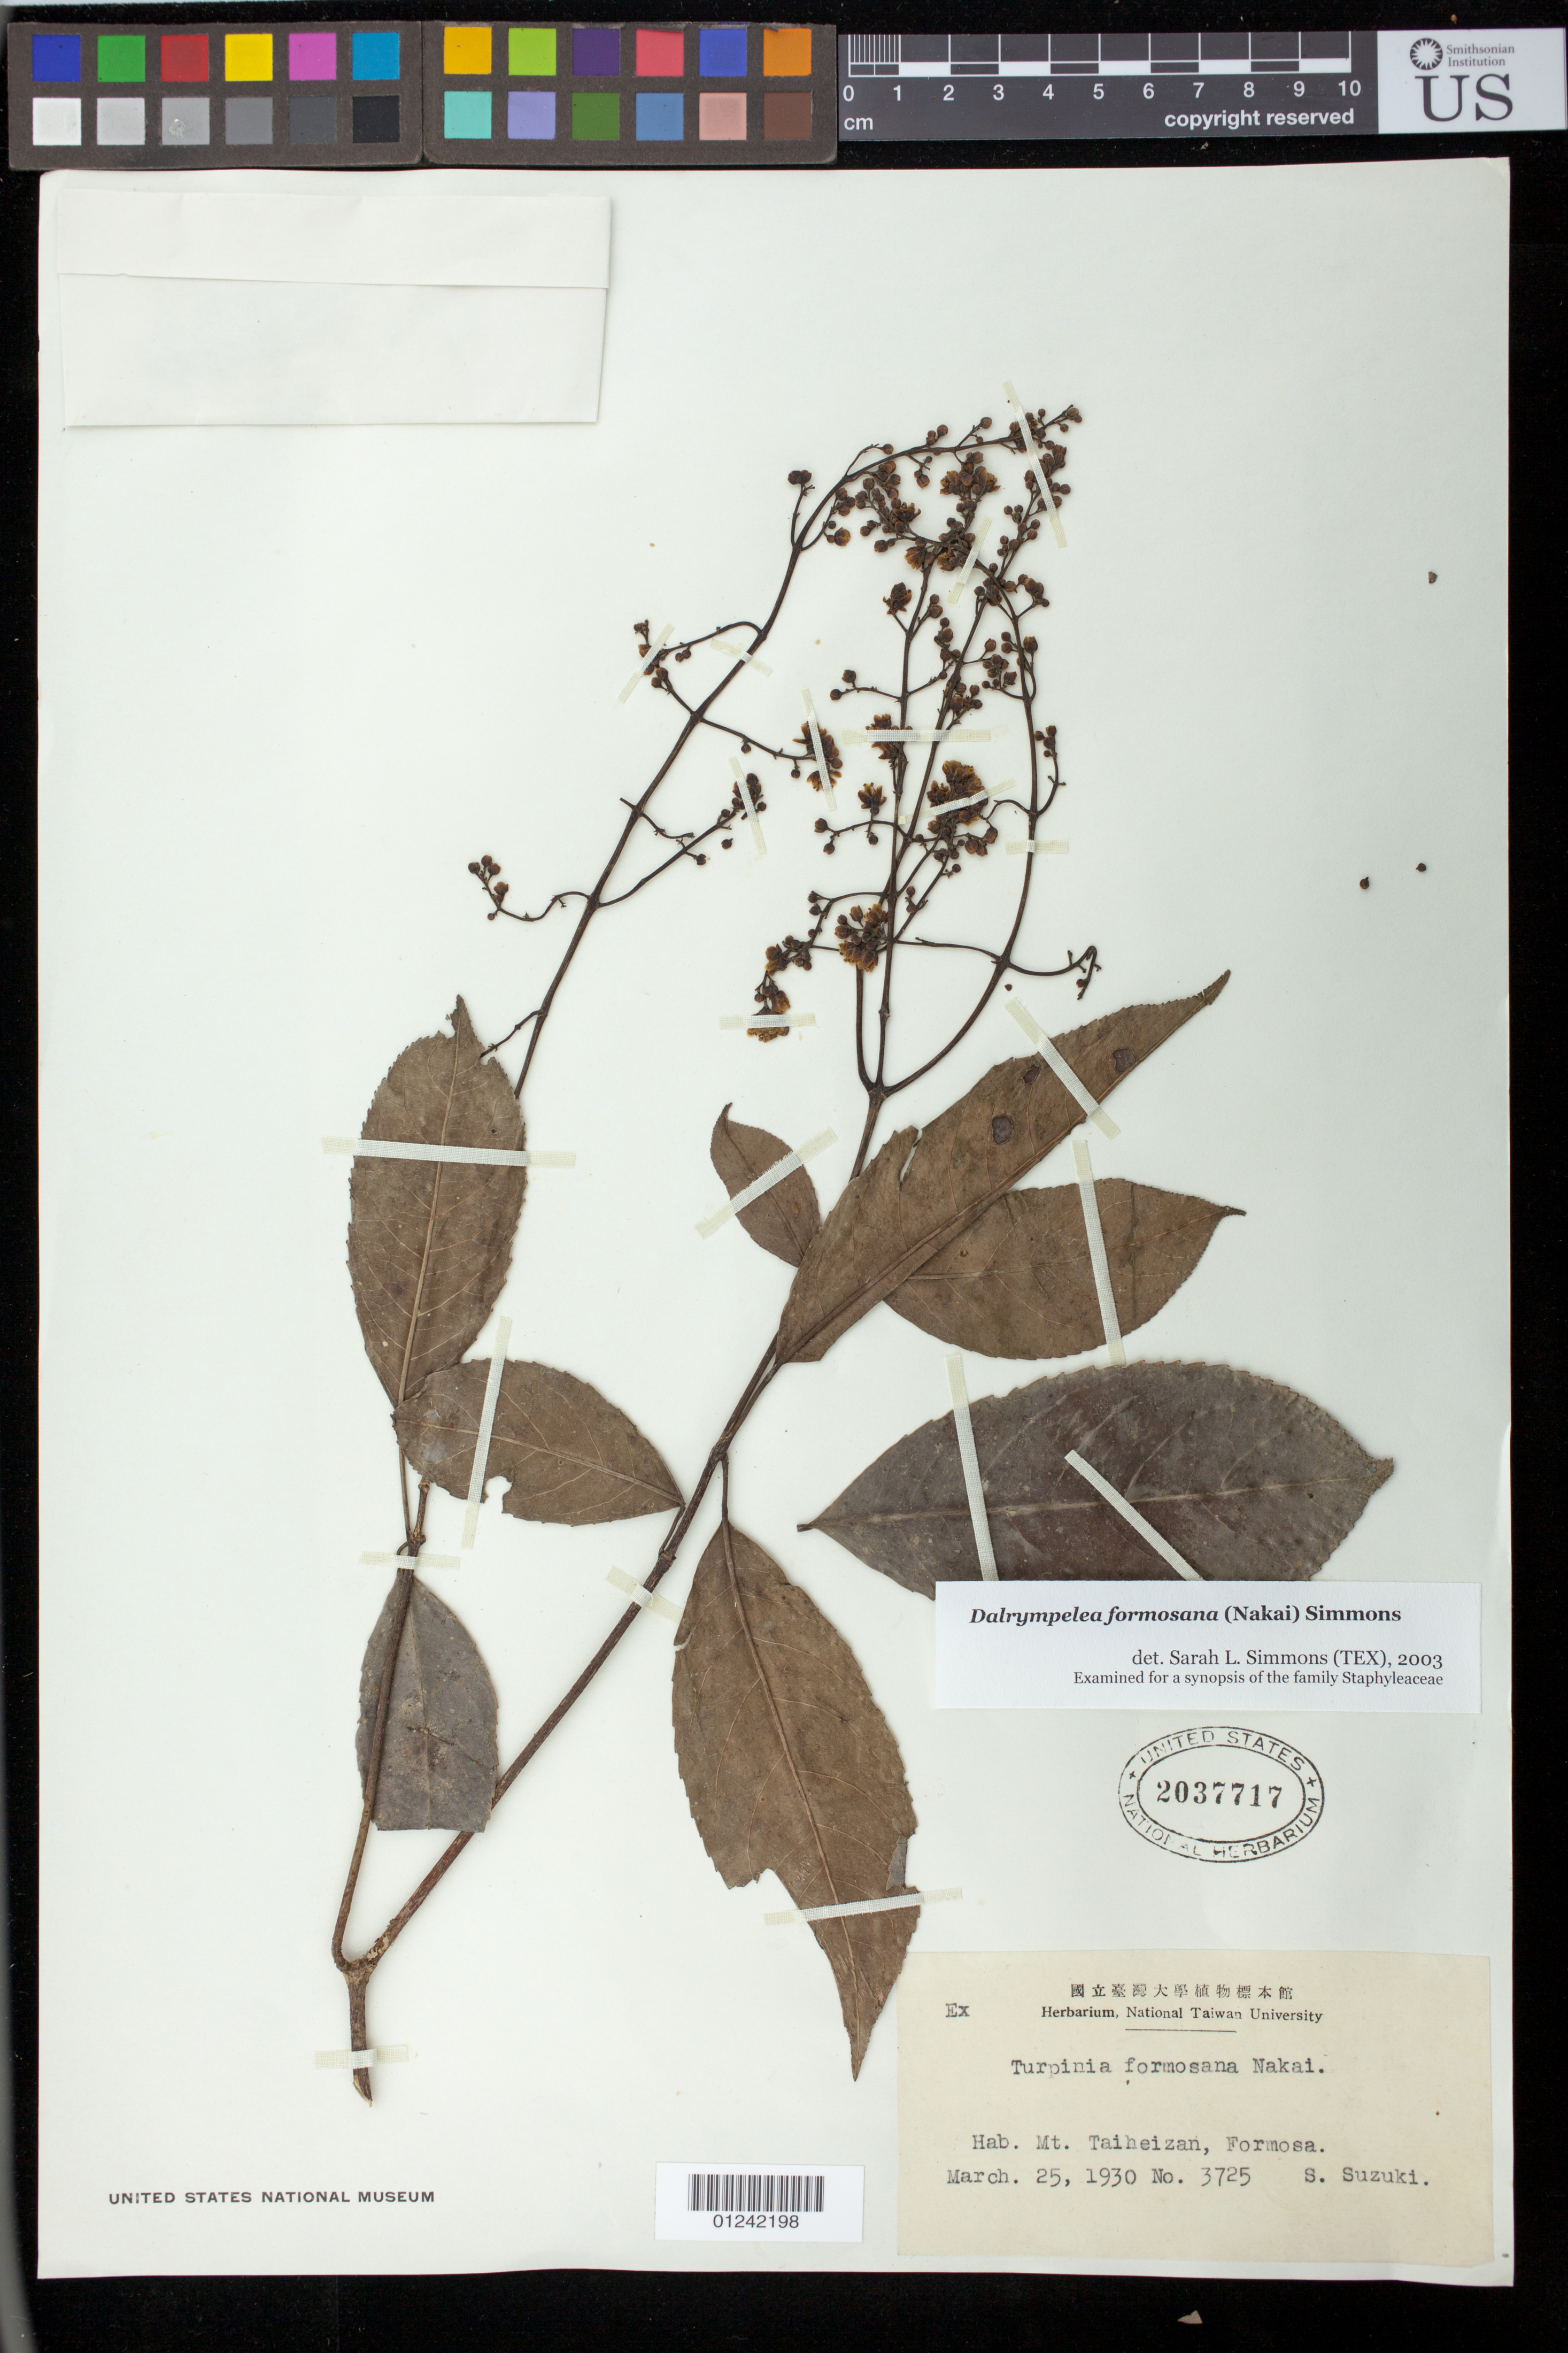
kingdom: Plantae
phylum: Tracheophyta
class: Magnoliopsida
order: Crossosomatales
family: Staphyleaceae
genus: Turpinia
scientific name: Turpinia formosana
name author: Nakai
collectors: S. Suzuki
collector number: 3725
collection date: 1930-03-25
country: Taiwan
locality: Mt. Taiheizan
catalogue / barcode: US 2037717